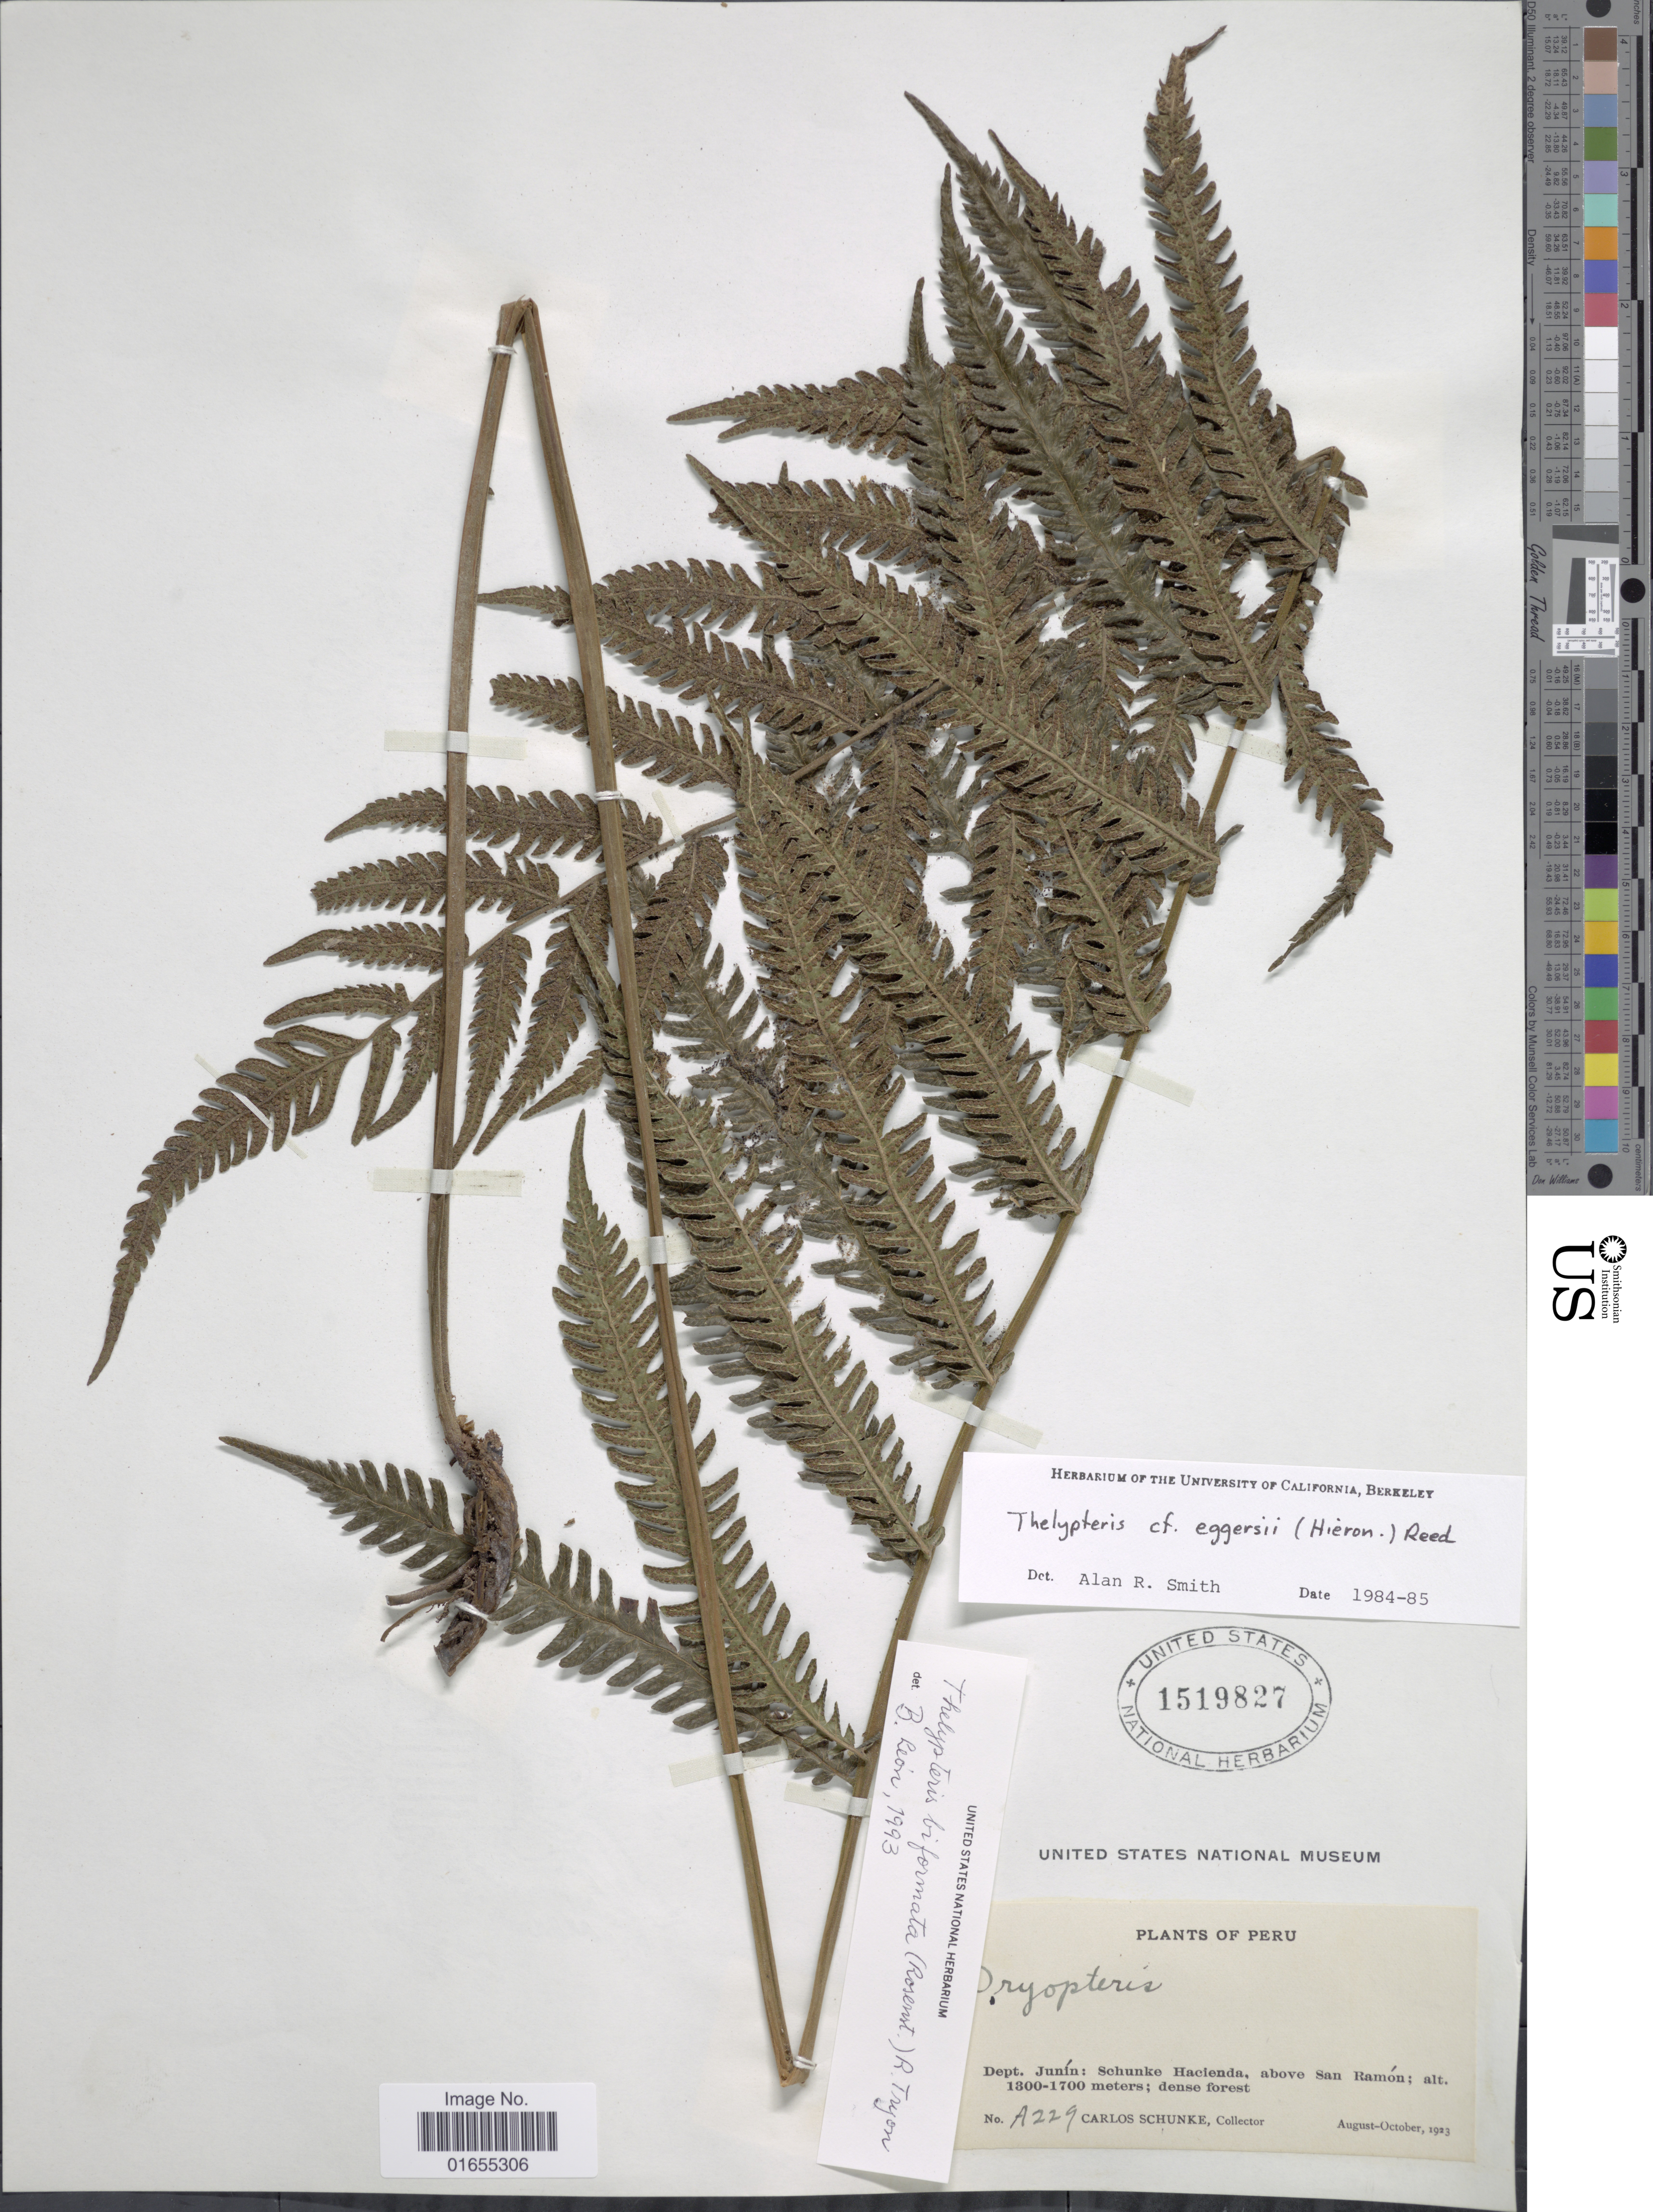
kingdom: Plantae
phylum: Tracheophyta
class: Polypodiopsida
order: Polypodiales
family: Thelypteridaceae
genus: Goniopteris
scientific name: Goniopteris biformata (Rosenst.) comb. nov., ined 2015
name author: (Rosenst.)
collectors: C. Schunke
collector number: A229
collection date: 1923-08/1923-10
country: Peru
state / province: Junín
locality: Schunke Hacienda, above San Ramon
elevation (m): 1300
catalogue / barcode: US 1519827